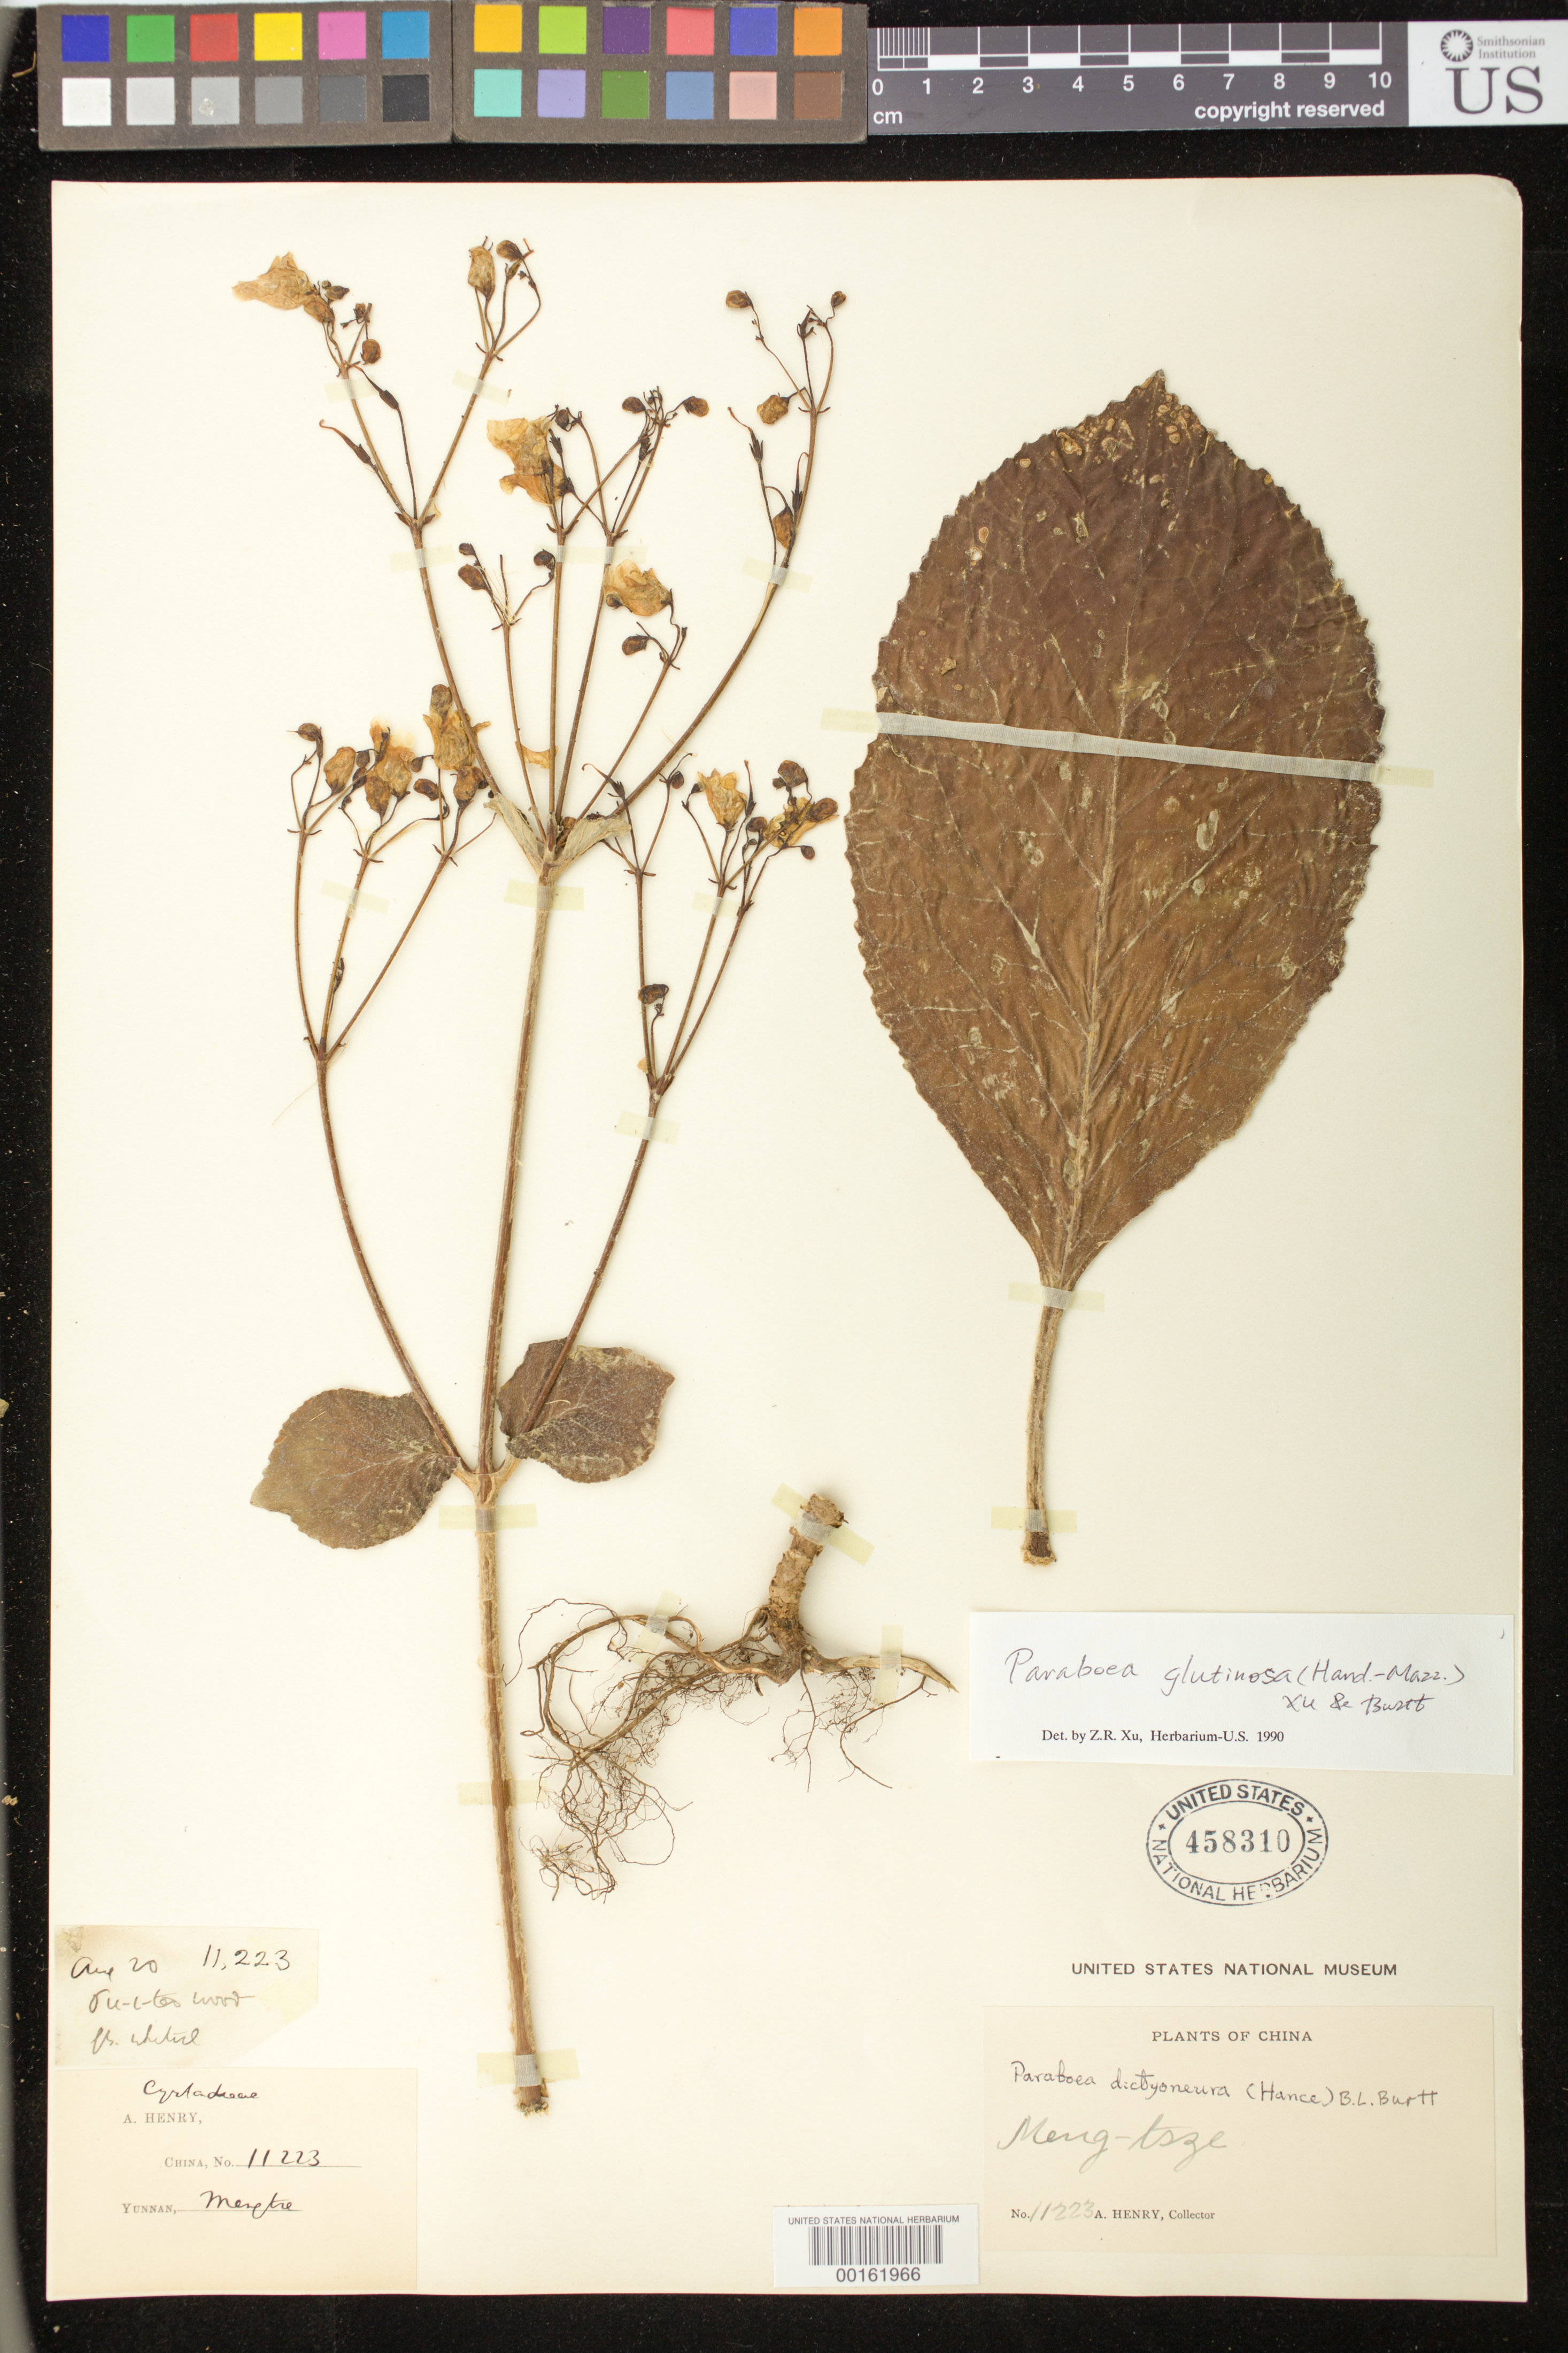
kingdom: Plantae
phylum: Tracheophyta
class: Magnoliopsida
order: Lamiales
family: Gesneriaceae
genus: Paraboea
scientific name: Paraboea glutinosa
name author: (Hand.-Mazz.) K.Y. Pan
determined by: Xu, Z. R.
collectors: A. Henry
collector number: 11223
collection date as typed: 20 Aug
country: China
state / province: Yunnan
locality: Meng-tsze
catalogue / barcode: US 458310